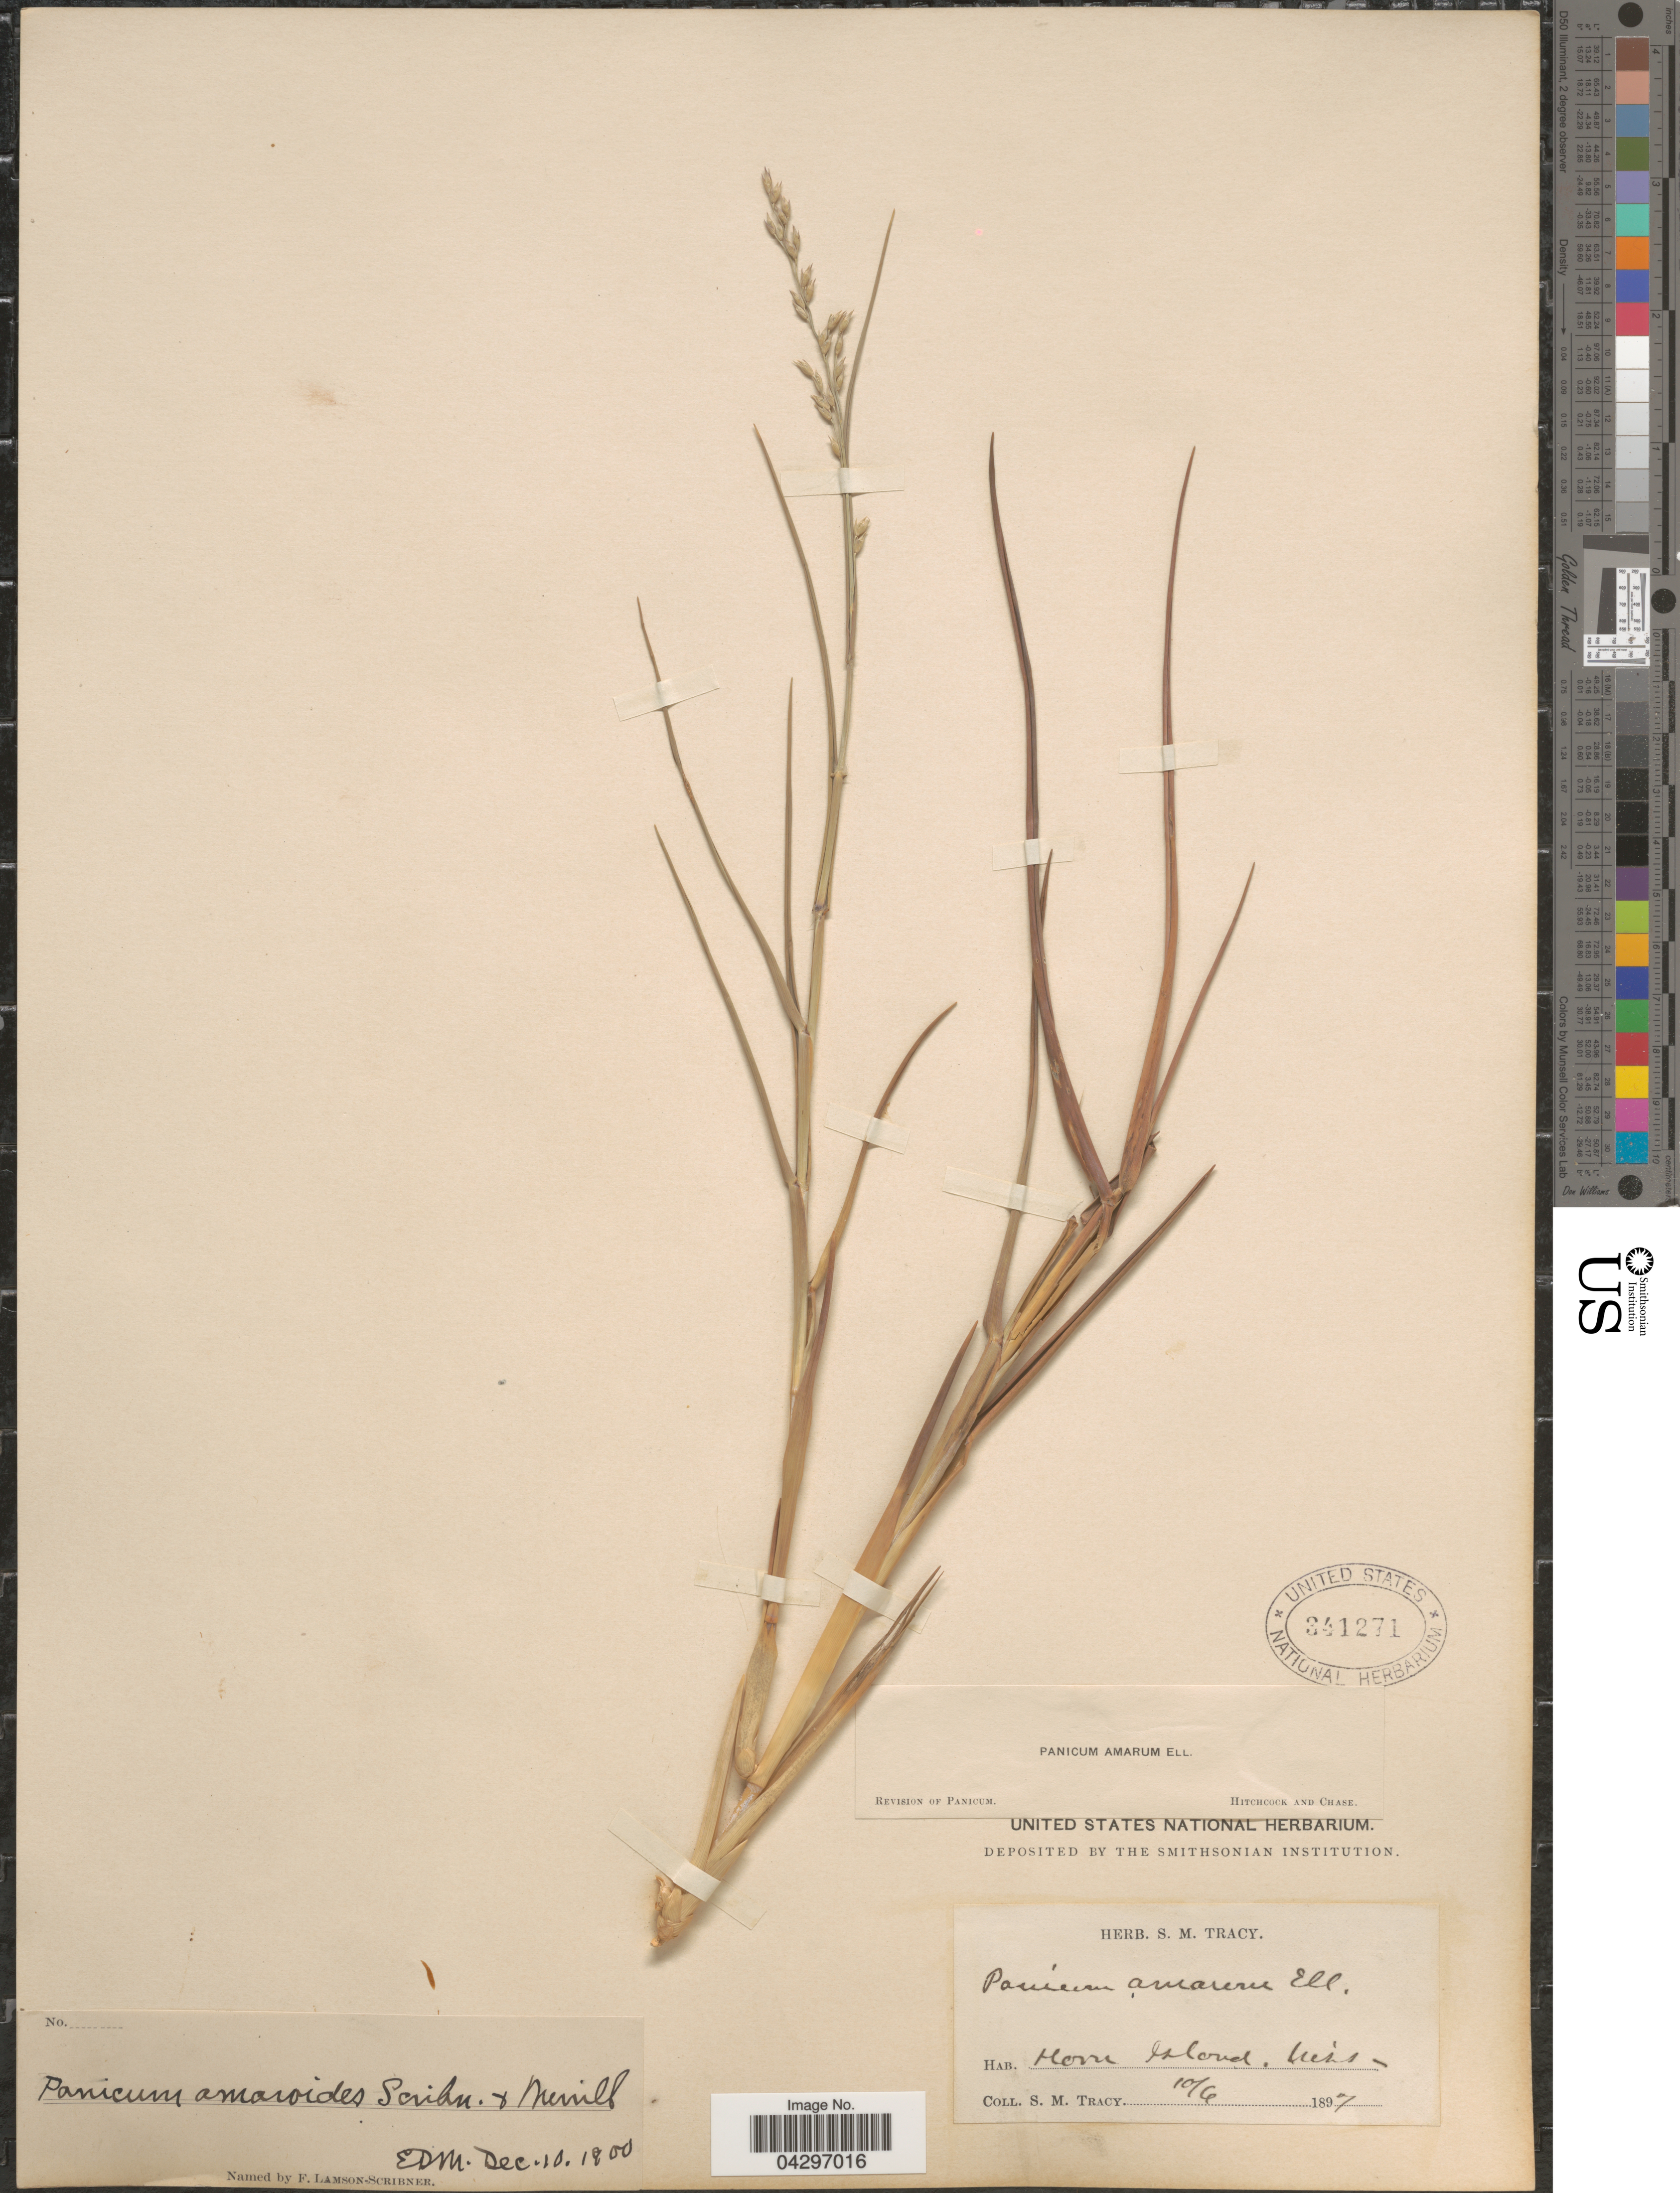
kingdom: Plantae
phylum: Tracheophyta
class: Liliopsida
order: Poales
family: Poaceae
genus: Panicum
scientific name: Panicum amarum var. amarulum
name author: (Hitchc. & Chase) Freckmann & Lelong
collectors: S. M. Tracy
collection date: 1897-10-06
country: United States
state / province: Mississippi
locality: Horn Island.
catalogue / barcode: US 341271